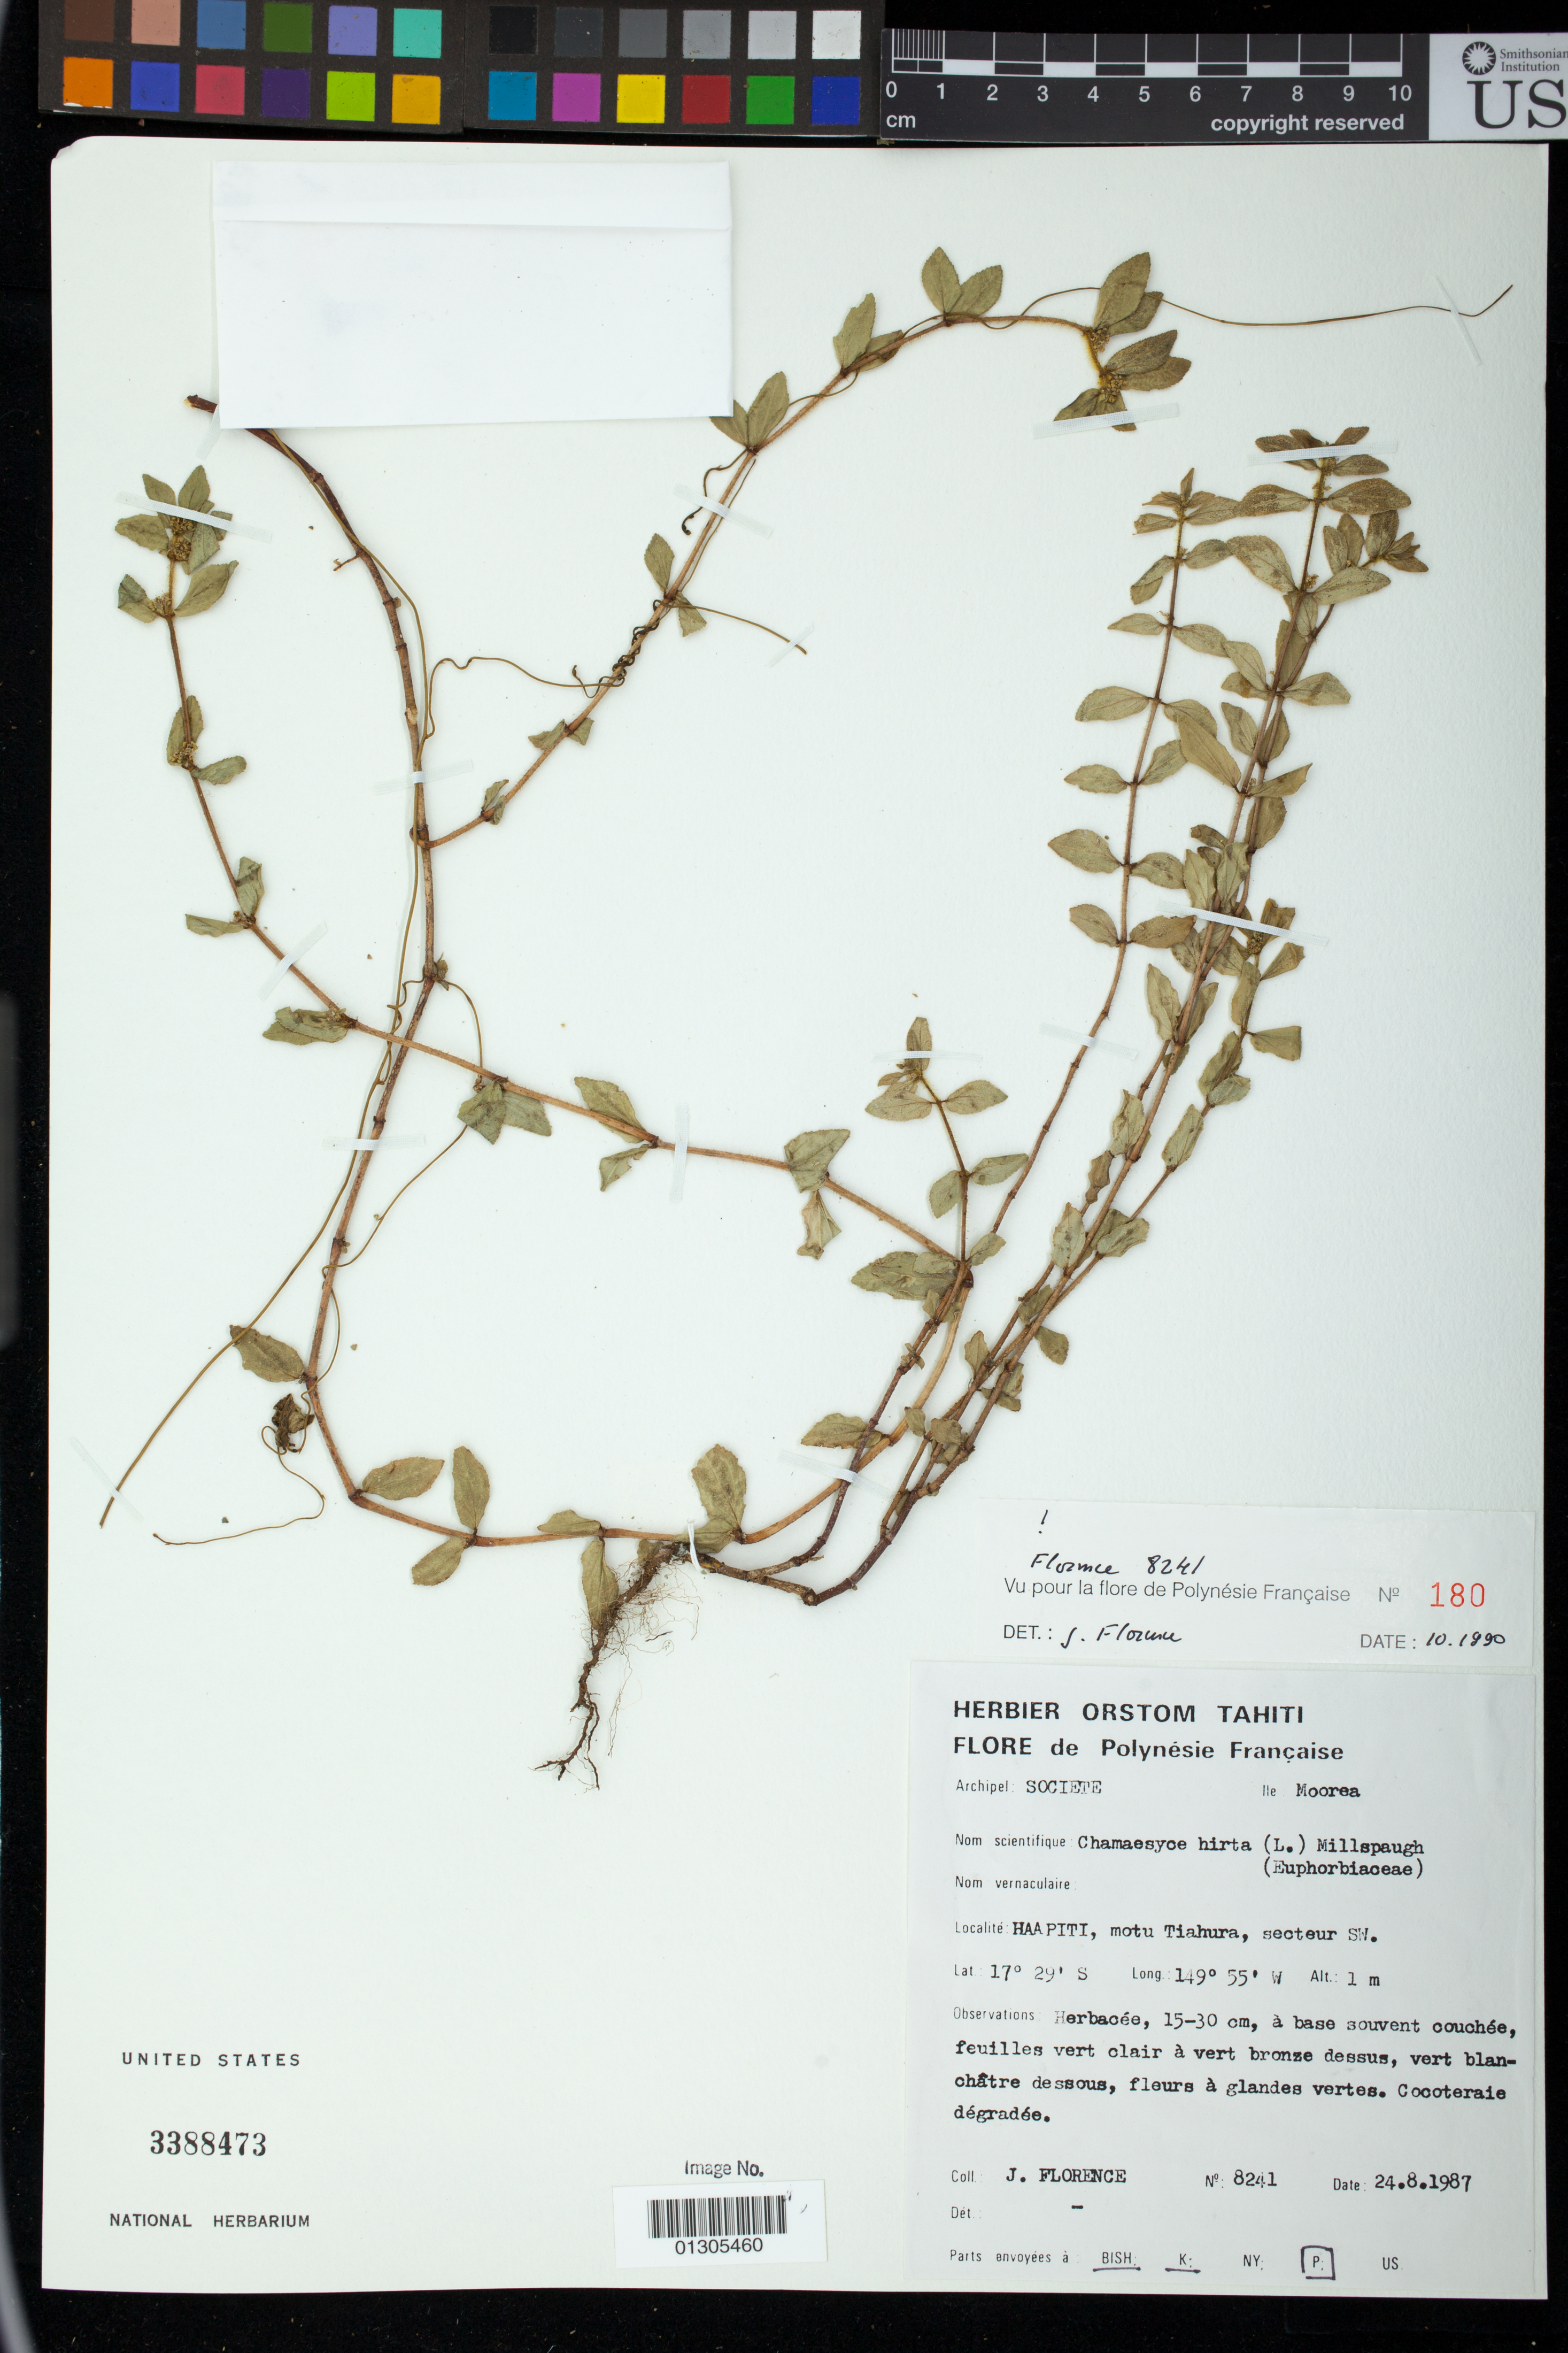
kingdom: Plantae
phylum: Tracheophyta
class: Magnoliopsida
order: Malpighiales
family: Euphorbiaceae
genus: Euphorbia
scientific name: Euphorbia hirta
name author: L.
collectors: J. Florence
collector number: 8241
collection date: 1987-08-24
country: French Polynesia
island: Moorea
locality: Ile Moorea; Haapiti, motu Tiahura, secteur SW.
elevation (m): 1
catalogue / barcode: US 3388473